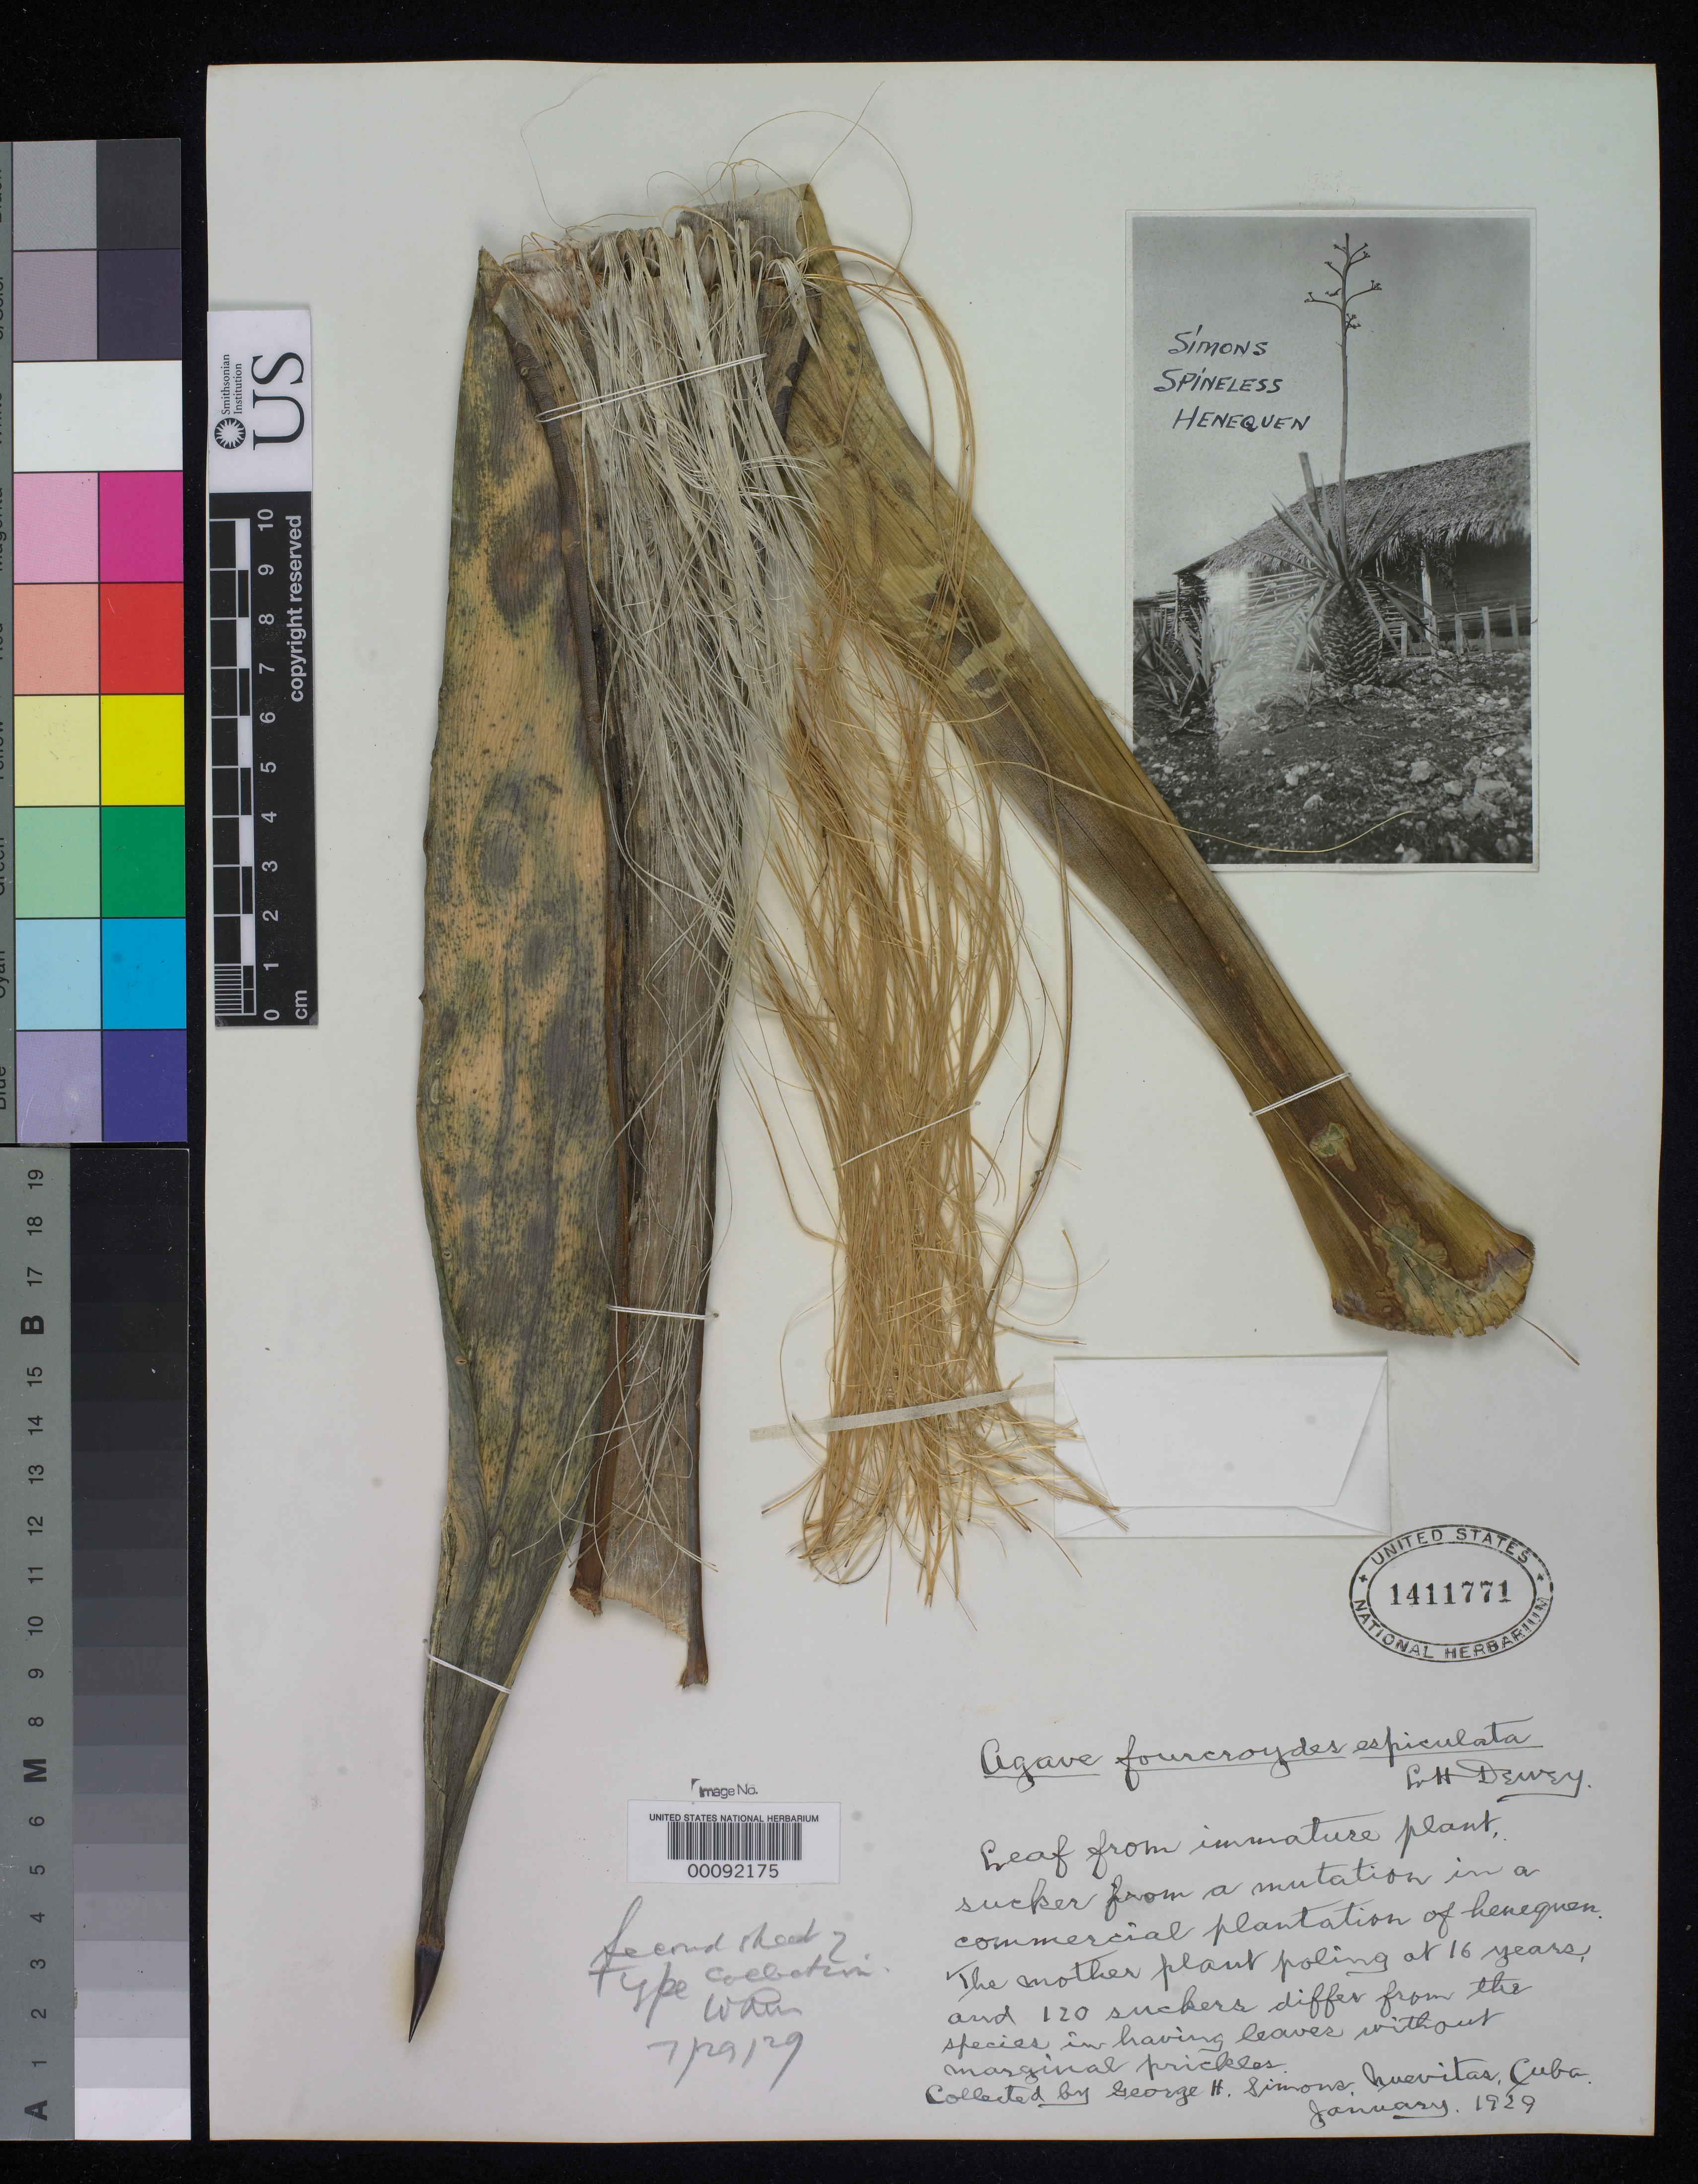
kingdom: Plantae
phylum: Tracheophyta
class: Liliopsida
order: Asparagales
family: Asparagaceae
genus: Agave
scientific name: Agave fourcroydes var. espiculata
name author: L.H. Dewey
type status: Isotype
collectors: G. Simons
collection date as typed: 14 Jan 1929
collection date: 1929-01-14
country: Cuba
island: Greater Antilles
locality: Nuevitas ("introduced from Yucatan").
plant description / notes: Annotated as "Second sheet of type collection" but protologue explicitly cites USNH 1411770 (and only that sheet) as the "Type".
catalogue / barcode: US 1411771